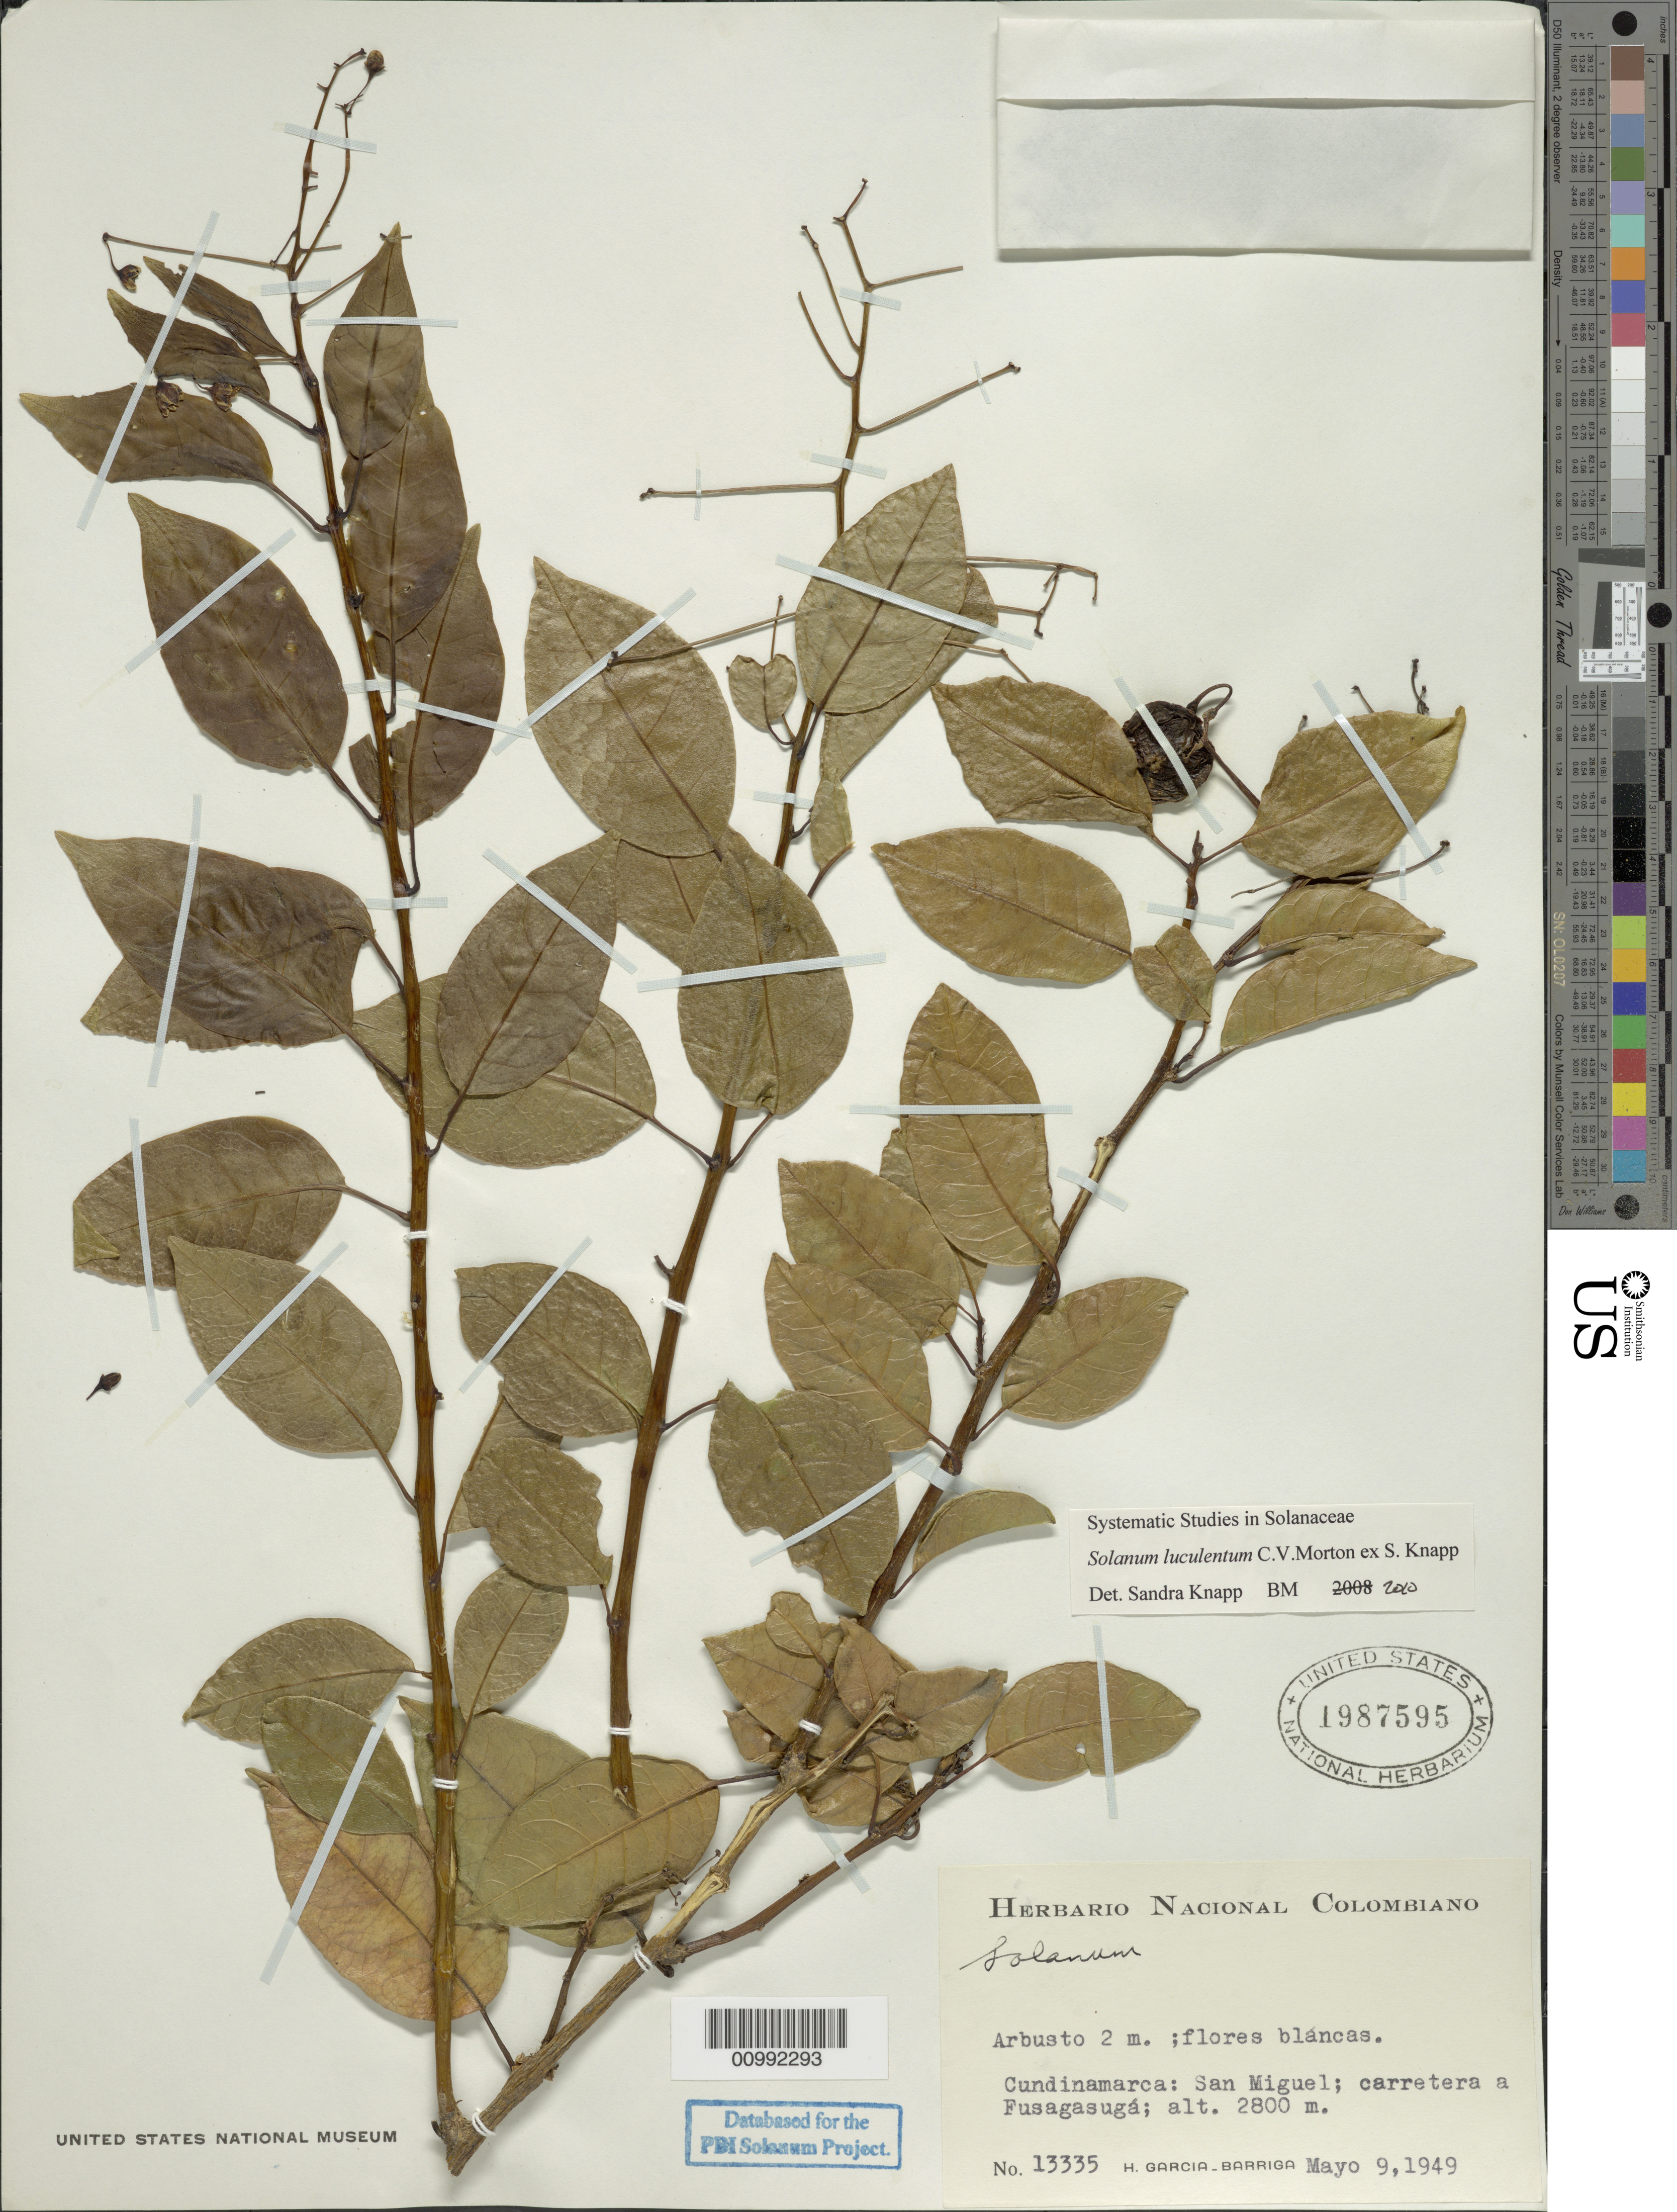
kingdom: Plantae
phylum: Tracheophyta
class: Magnoliopsida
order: Solanales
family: Solanaceae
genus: Solanum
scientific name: Solanum luculentum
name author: S. Knapp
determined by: Knapp, S. D.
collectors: H. García Barriga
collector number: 13335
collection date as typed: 9 May 1949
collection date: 1949-05-09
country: Colombia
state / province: Cundinamarca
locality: carretera a Fusagasugá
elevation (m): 2800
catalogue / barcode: US 1987595